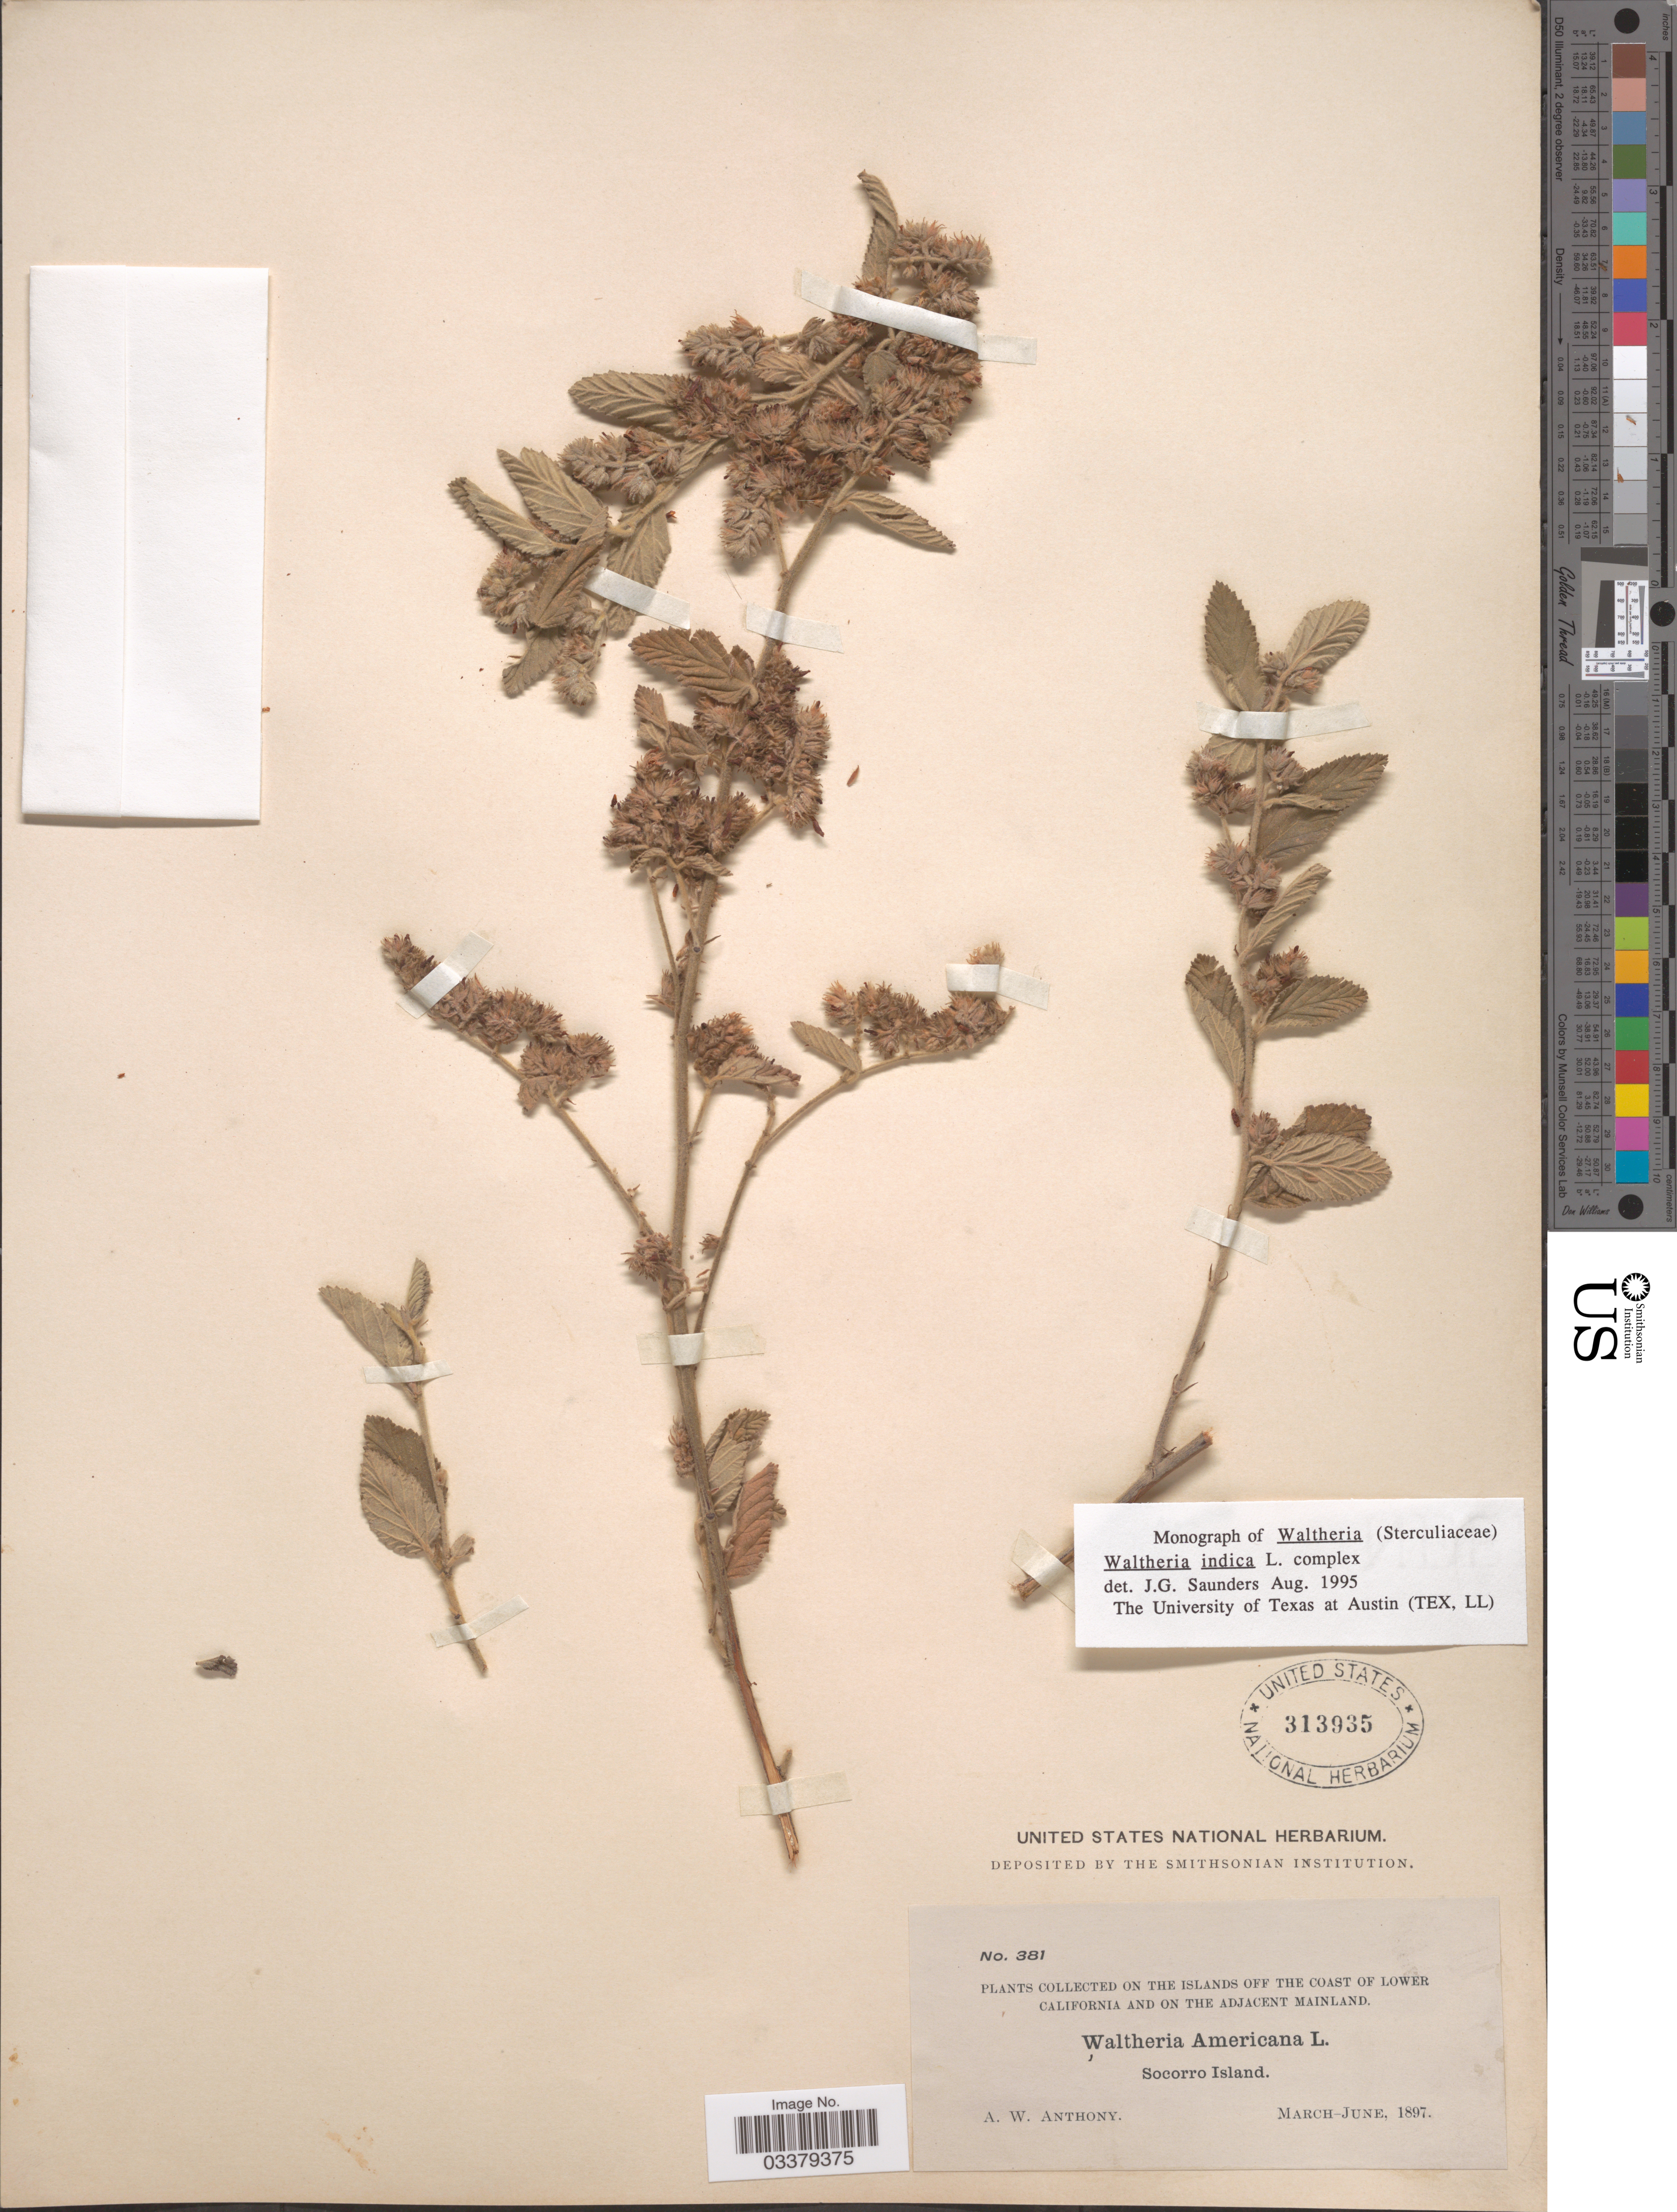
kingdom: Plantae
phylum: Tracheophyta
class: Magnoliopsida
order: Malvales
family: Malvaceae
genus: Waltheria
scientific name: Waltheria indica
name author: L.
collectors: A. W. Anthony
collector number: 381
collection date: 1897-03/1897-06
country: Mexico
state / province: Colima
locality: On the Islands off the Coast of Lower California and on the adjacent mainland. Socorro Island.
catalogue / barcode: US 313935